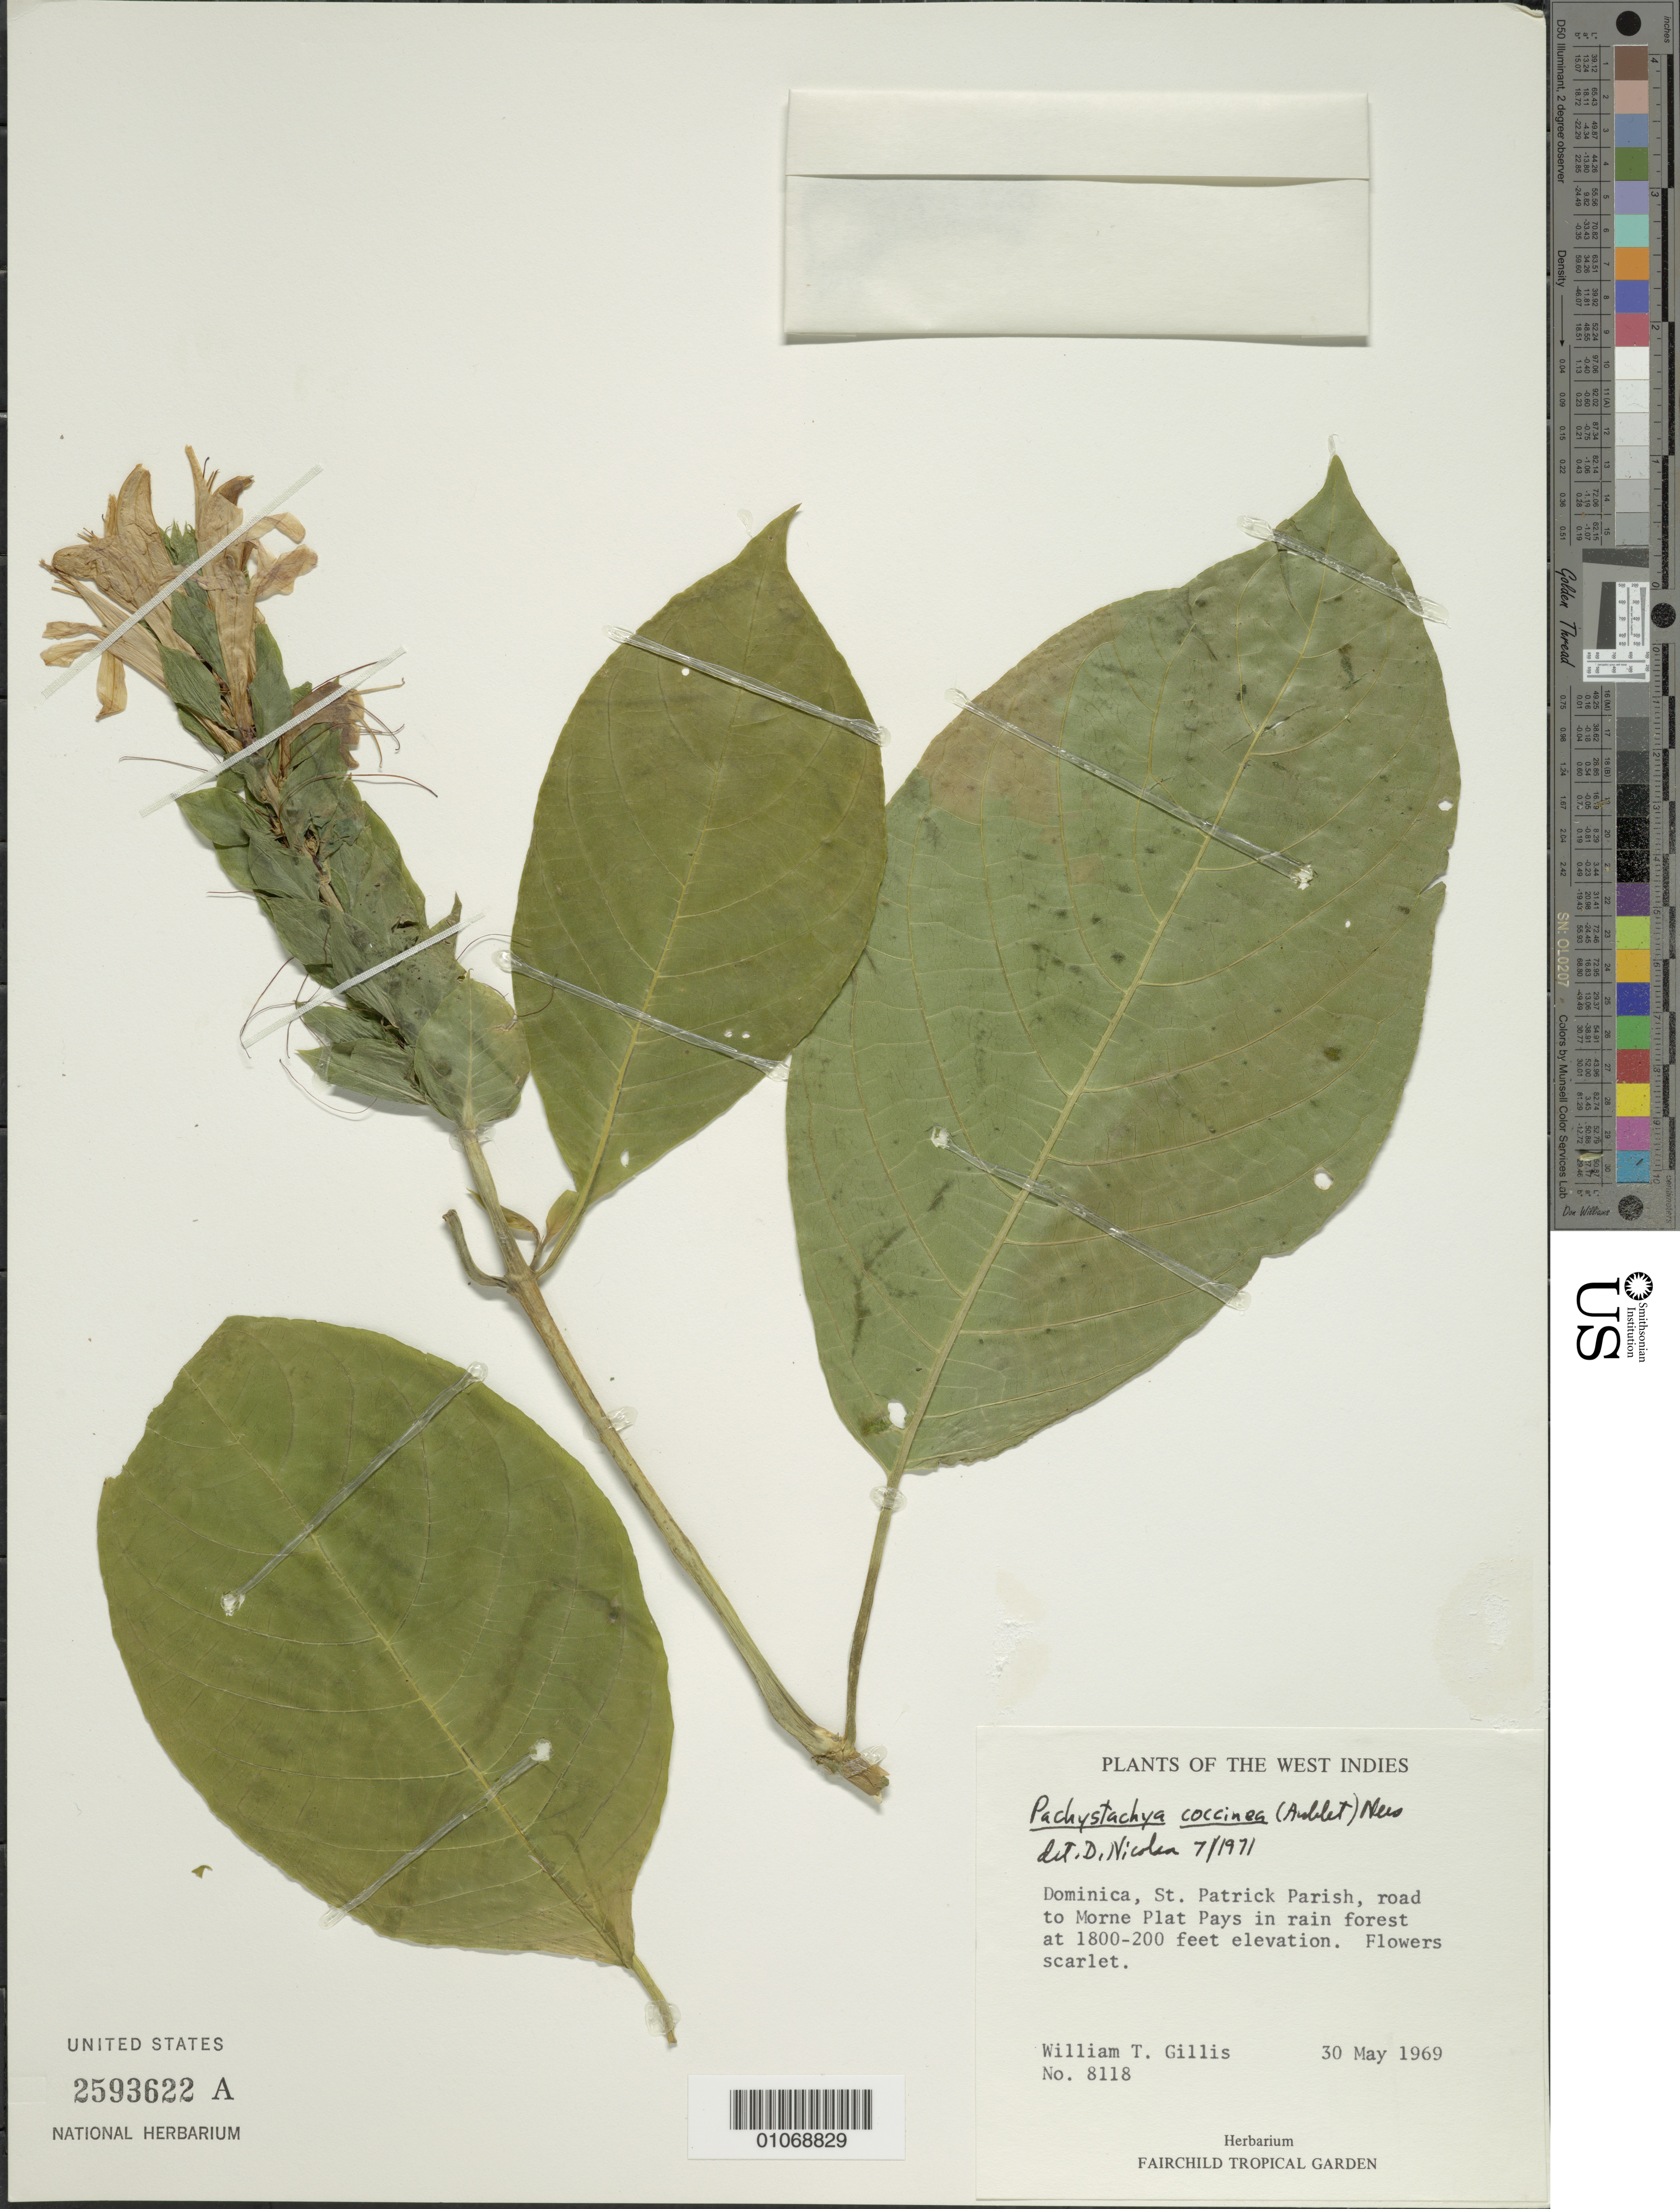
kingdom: Plantae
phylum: Tracheophyta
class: Magnoliopsida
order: Lamiales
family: Acanthaceae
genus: Pachystachys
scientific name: Pachystachys spicata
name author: (Ruiz & Pav.) Wassh.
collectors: W. T. Gillis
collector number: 8118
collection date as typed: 30 May 1969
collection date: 1969-05-30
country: Dominica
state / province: St. Patrick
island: Dominica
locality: Road to Morne Plat Pays in rain forest.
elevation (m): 549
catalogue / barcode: US 2593622A